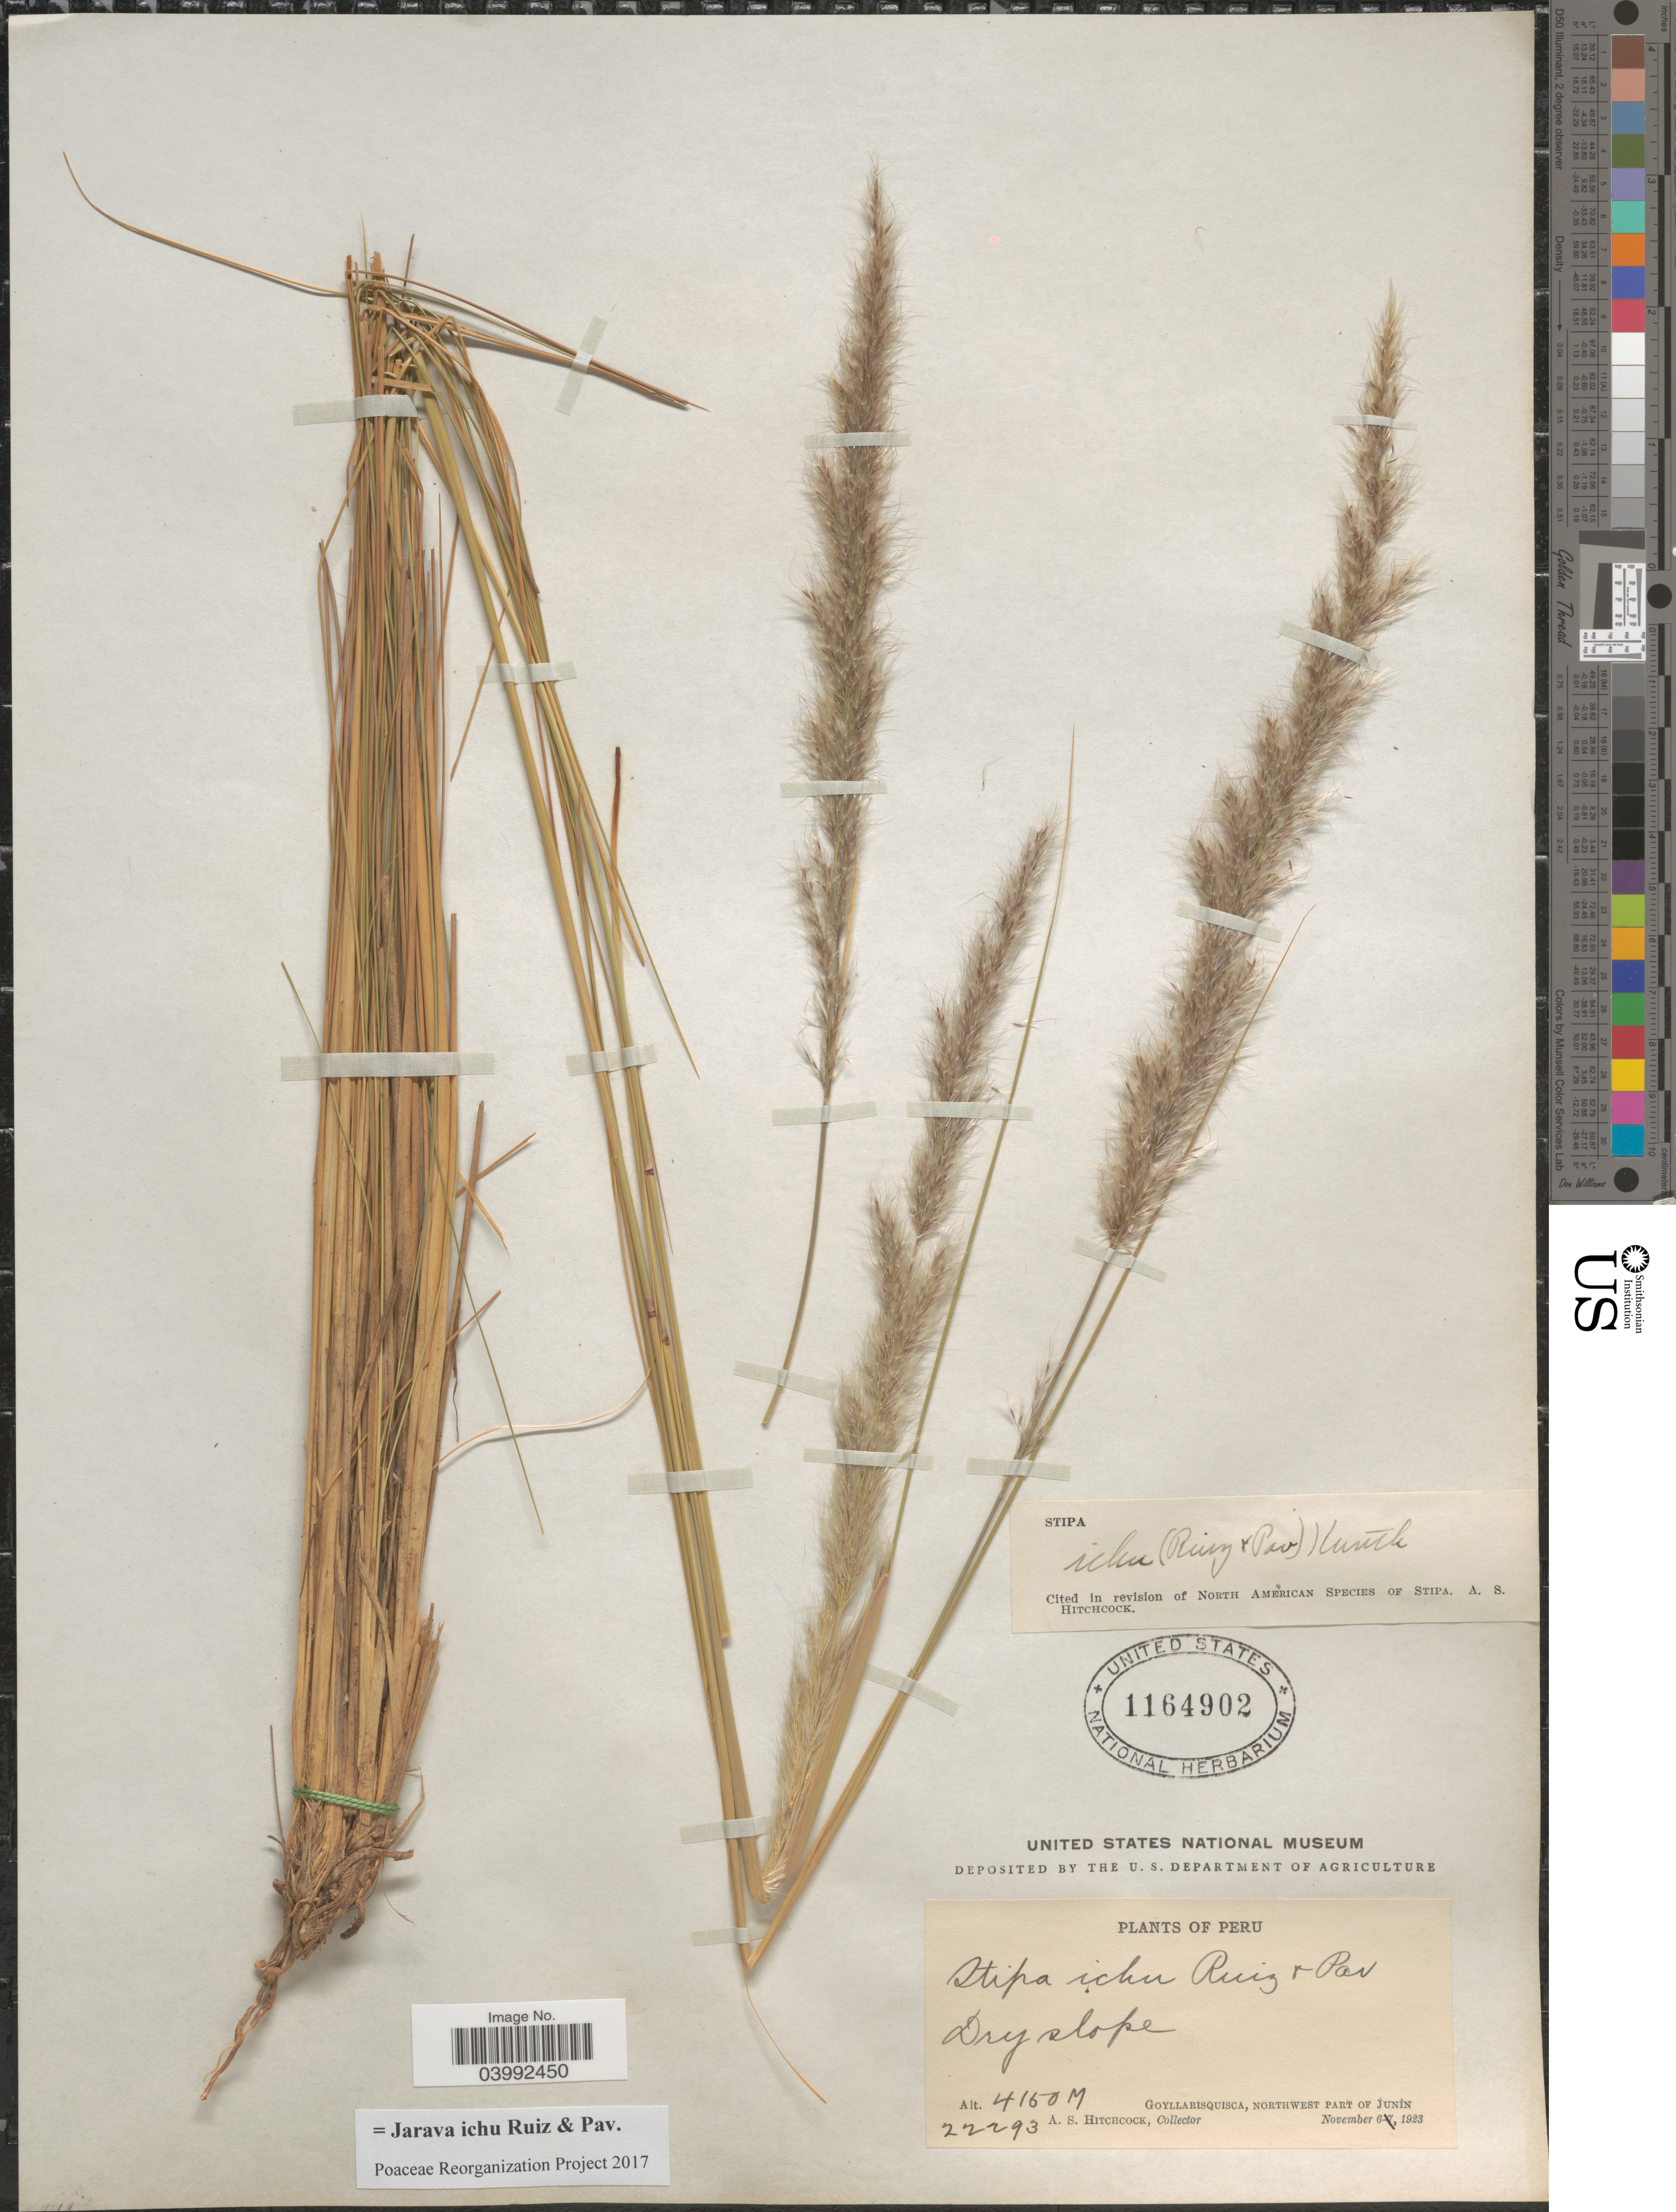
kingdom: Plantae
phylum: Tracheophyta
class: Liliopsida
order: Poales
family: Poaceae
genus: Jarava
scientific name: Jarava ichu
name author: Ruiz & Pav.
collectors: A. S. Hitchcock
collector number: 22293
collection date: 1923-11-06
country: Peru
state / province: Junín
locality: Goyllarisquisca, northwest part of Junín.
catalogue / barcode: US 1164902